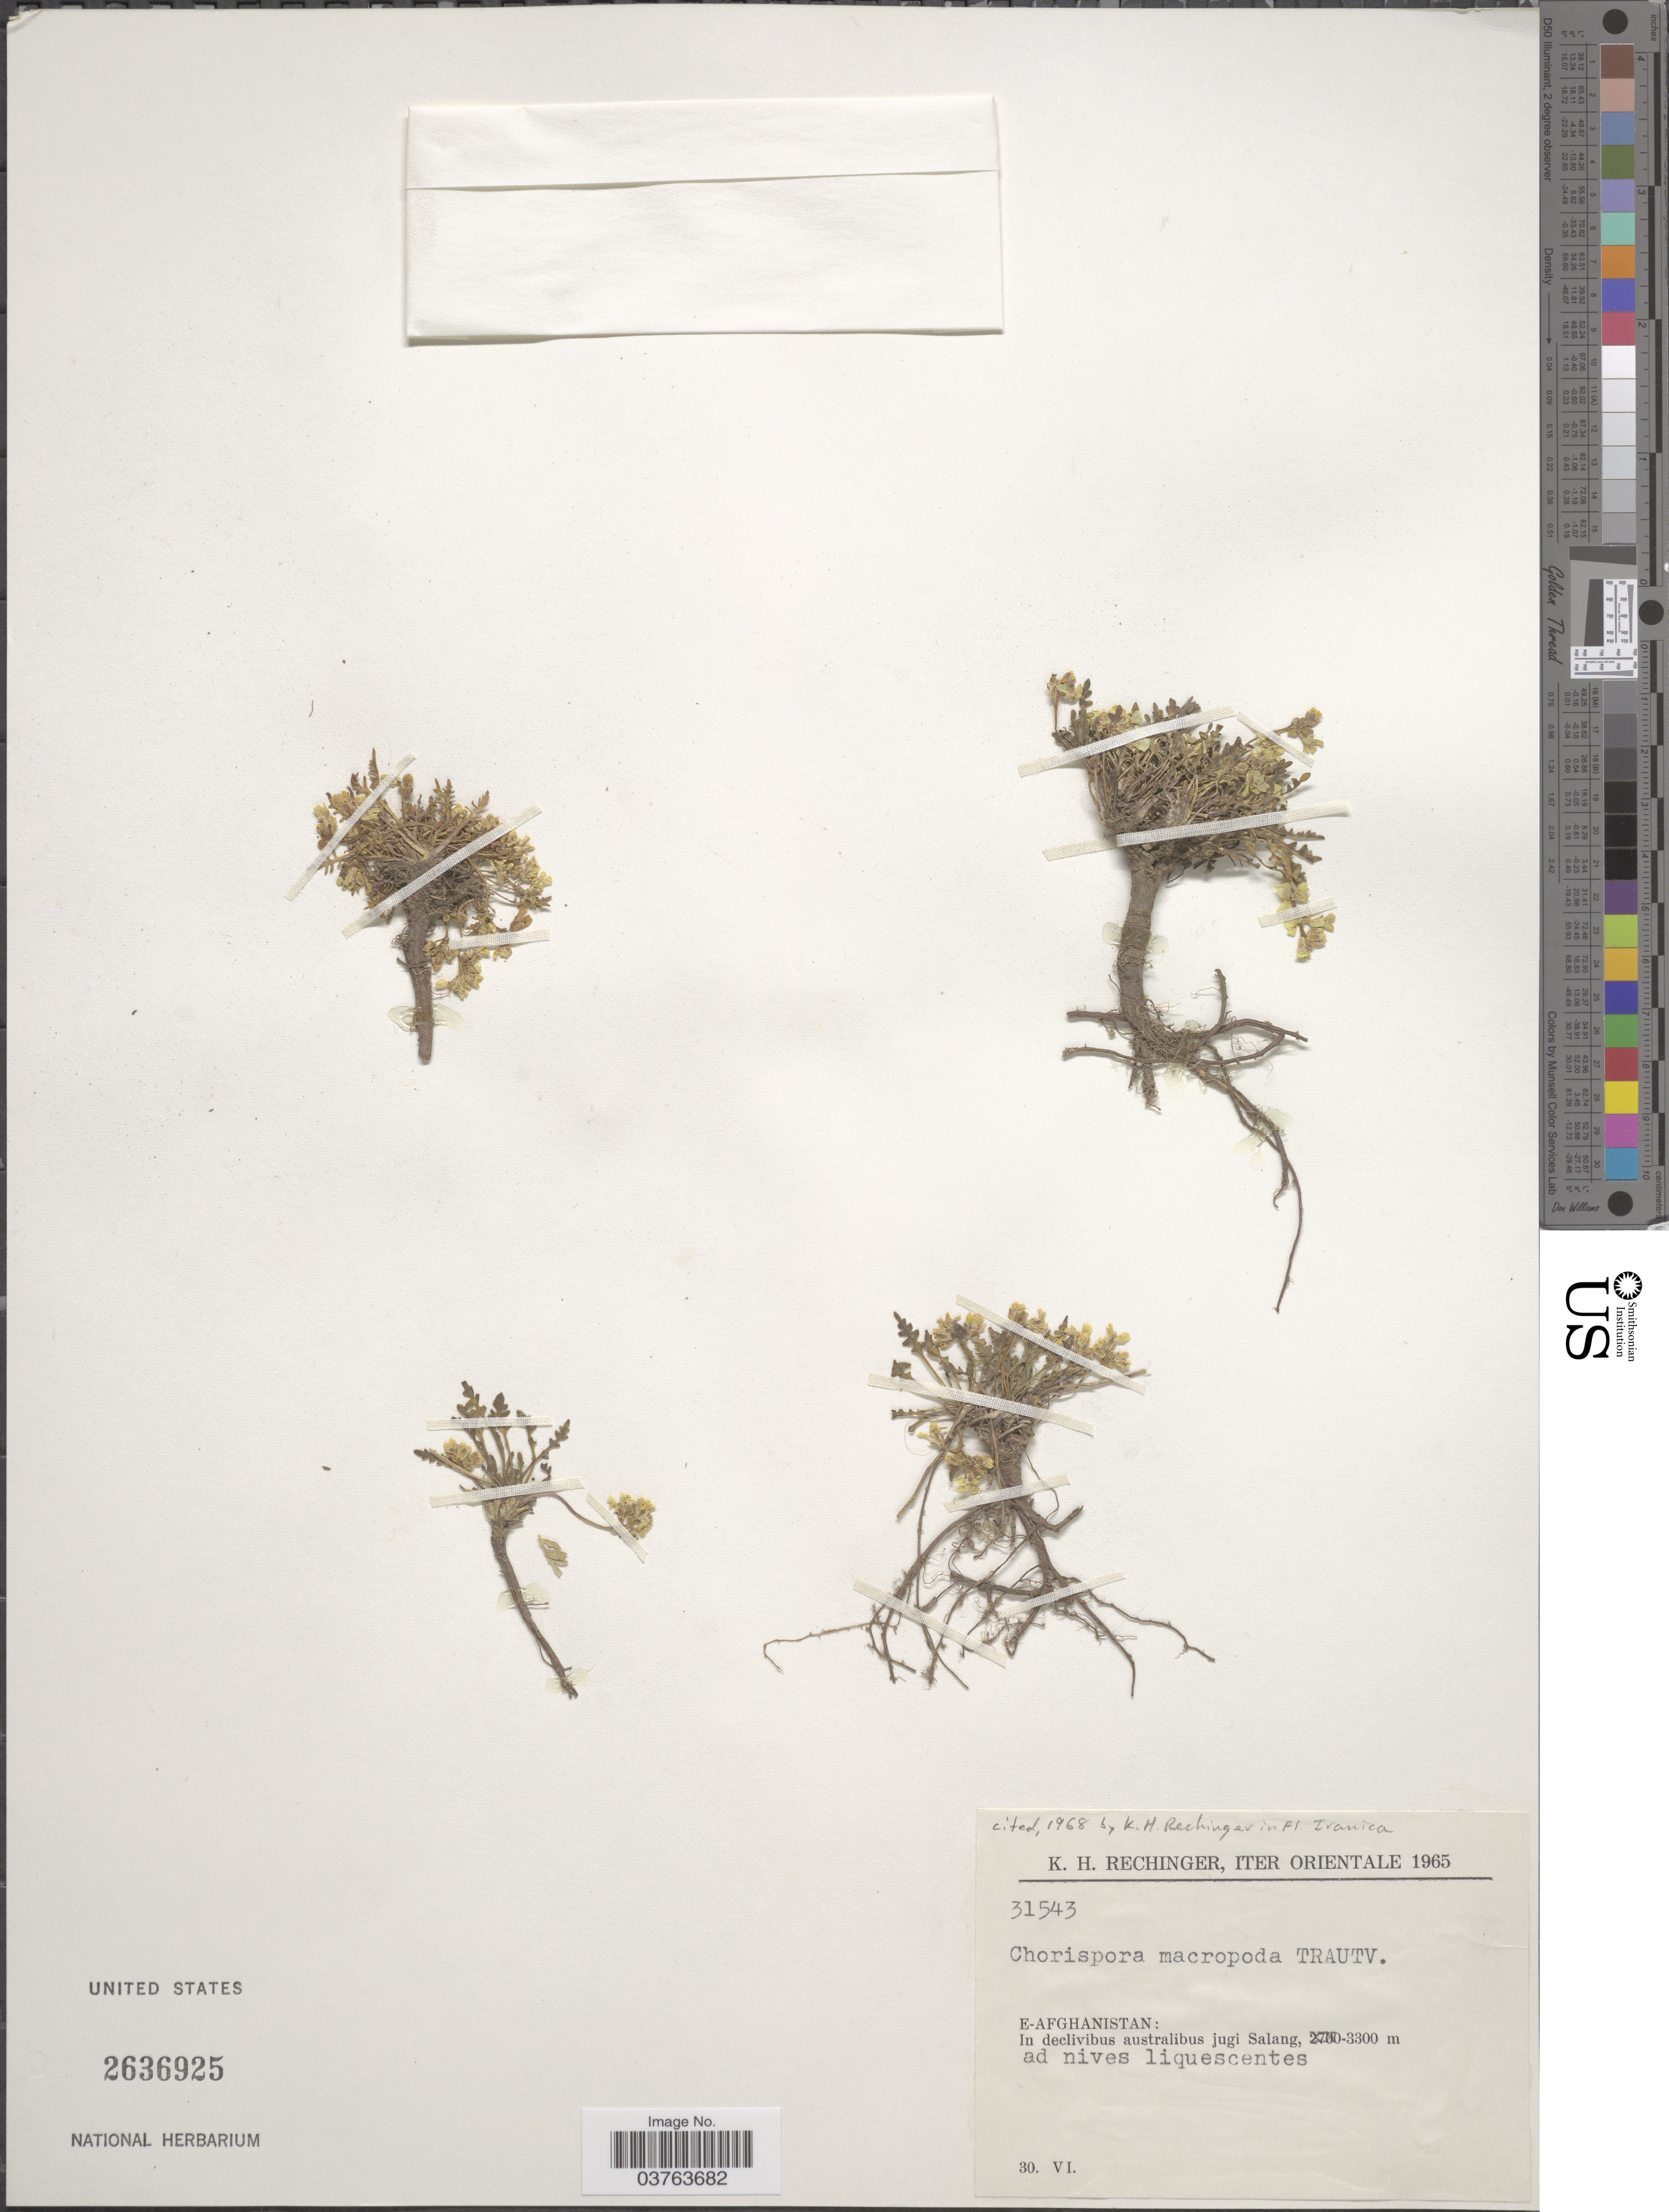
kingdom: Plantae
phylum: Tracheophyta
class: Magnoliopsida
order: Brassicales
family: Brassicaceae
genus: Chorispora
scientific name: Chorispora macropoda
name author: Trautv.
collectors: K. H. Rechinger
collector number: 31543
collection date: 1965-06-30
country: Afghanistan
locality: Iter Orientale. E-Afghanistan: In declivibus australibus jugi Salang.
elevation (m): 3300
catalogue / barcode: US 2636925